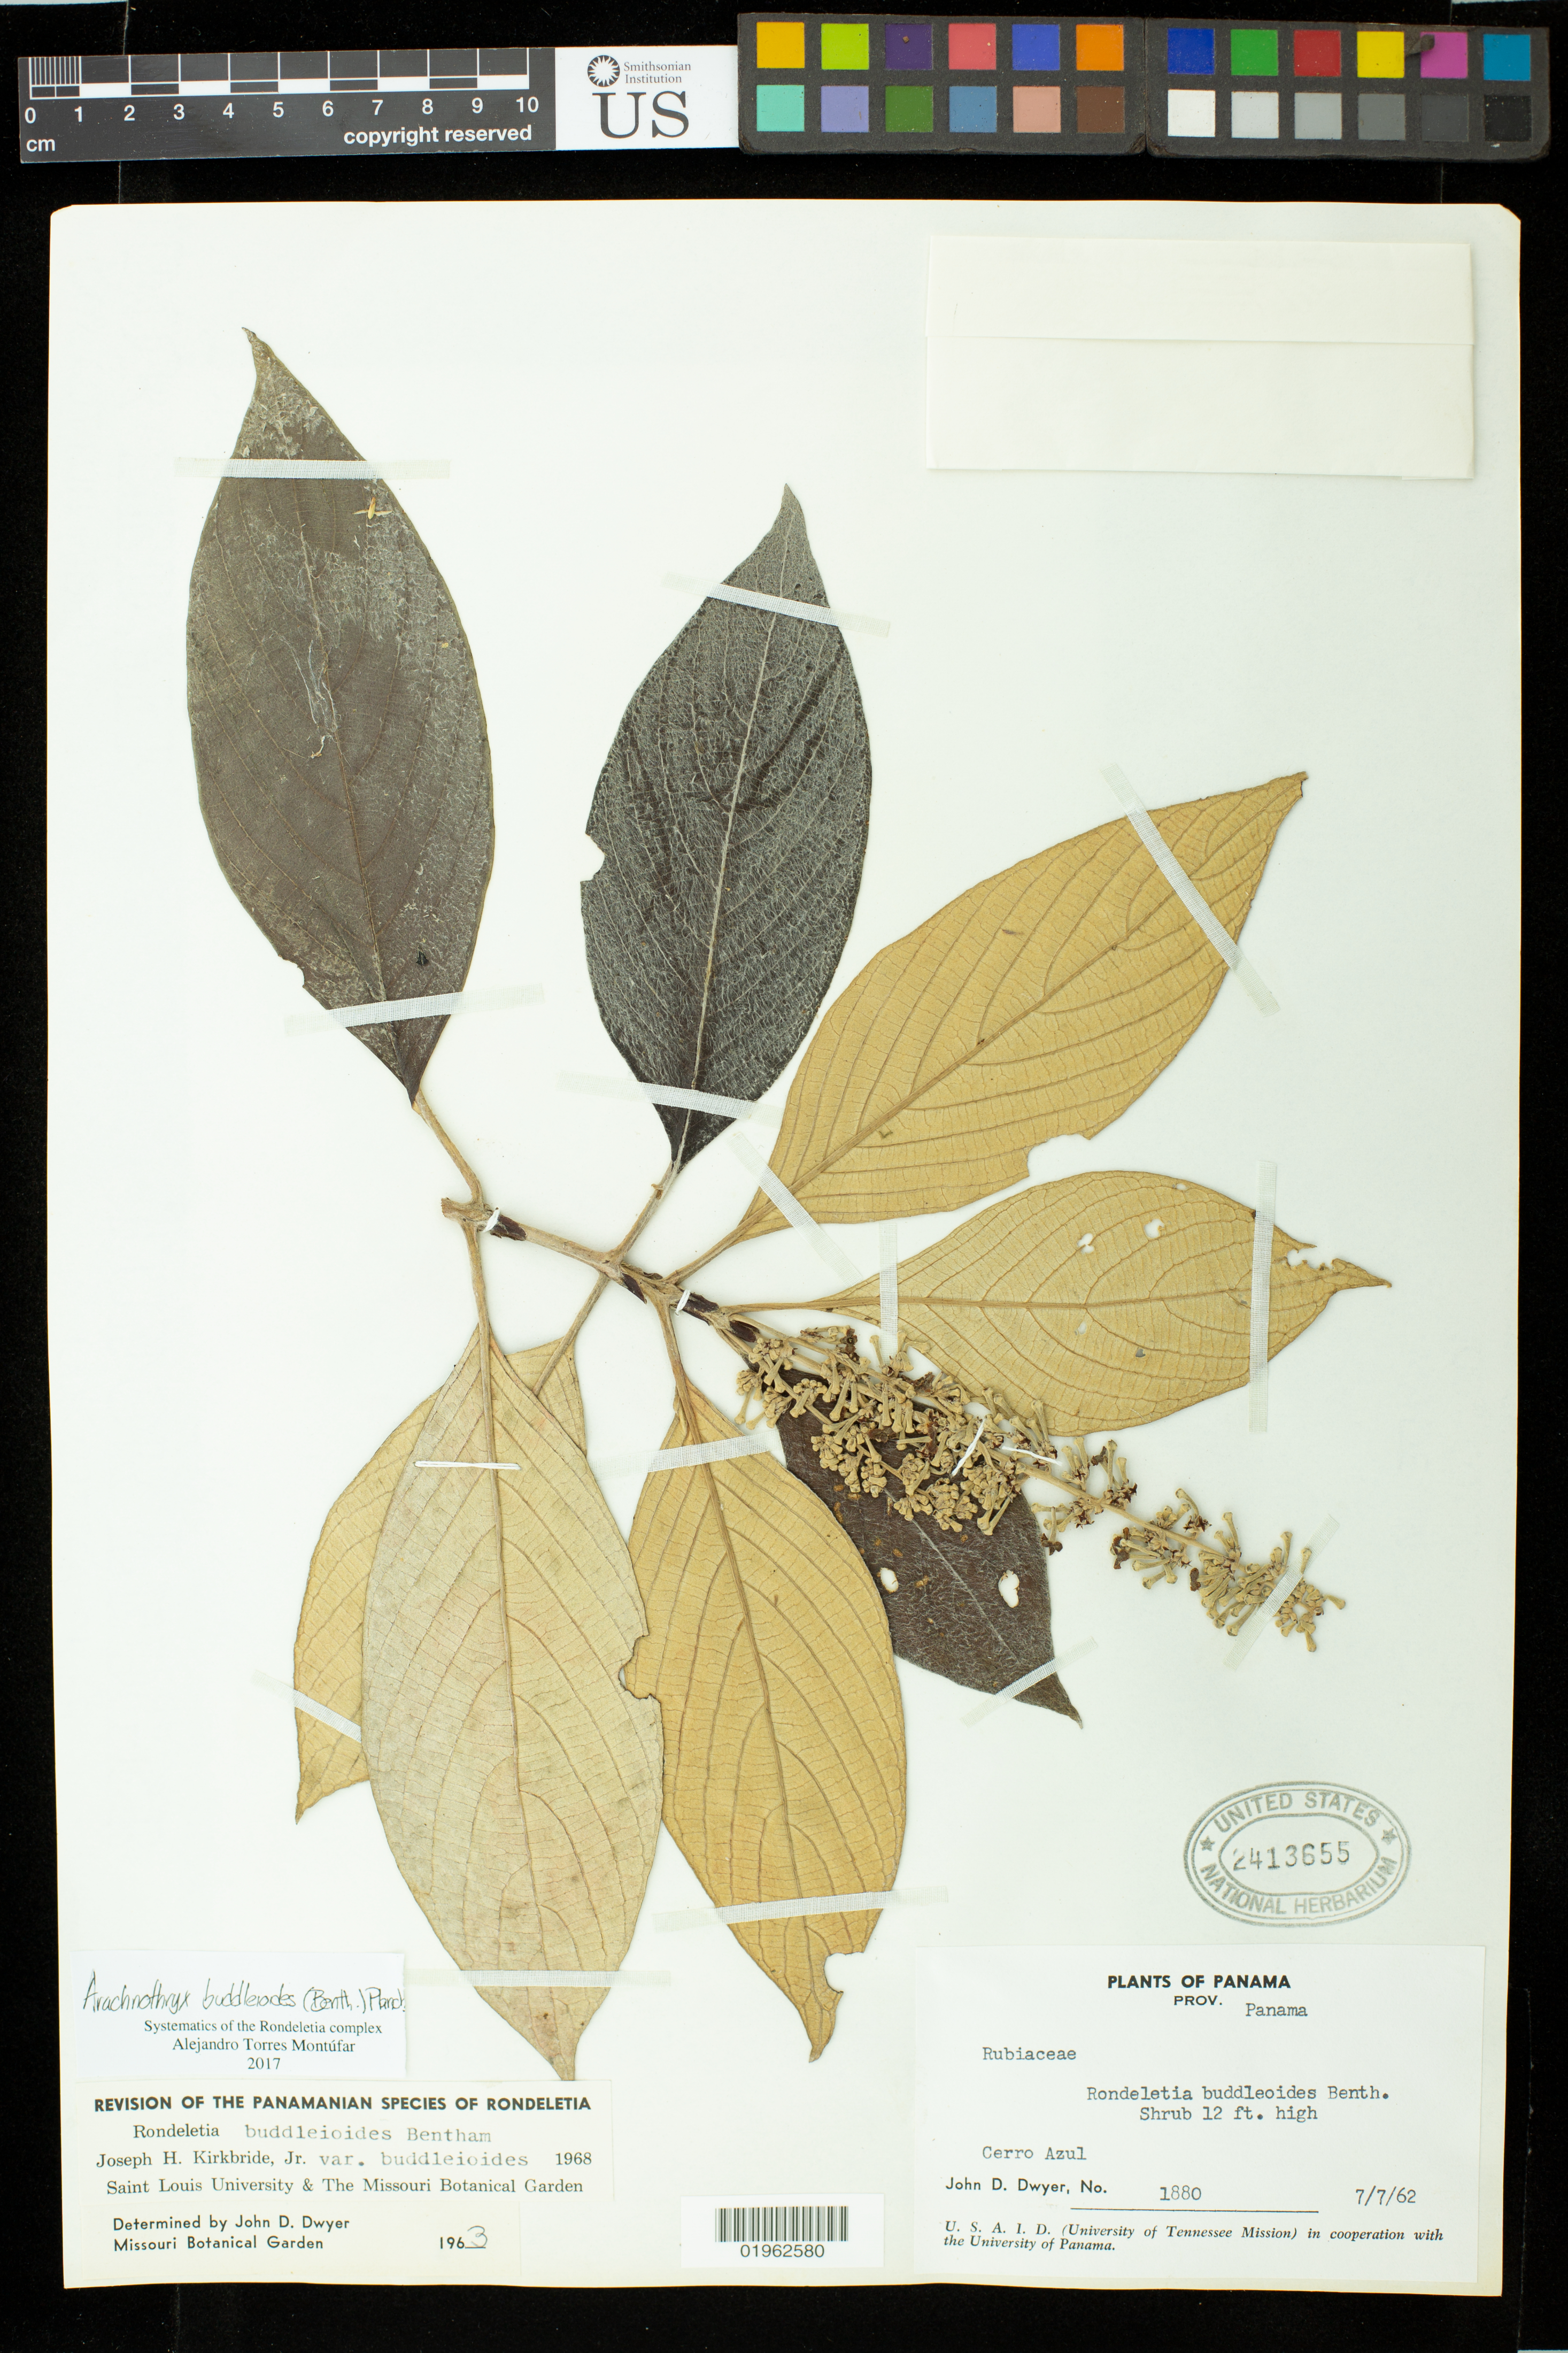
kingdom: Plantae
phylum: Tracheophyta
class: Magnoliopsida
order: Gentianales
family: Rubiaceae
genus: Arachnothryx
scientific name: Arachnothryx buddleioides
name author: (Benth.) Planch.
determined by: Torres Montufar, J. A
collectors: J. D. Dwyer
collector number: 1880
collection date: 1962-07-07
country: Panama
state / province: Panamá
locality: Cerro Azul.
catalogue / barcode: US 2413655